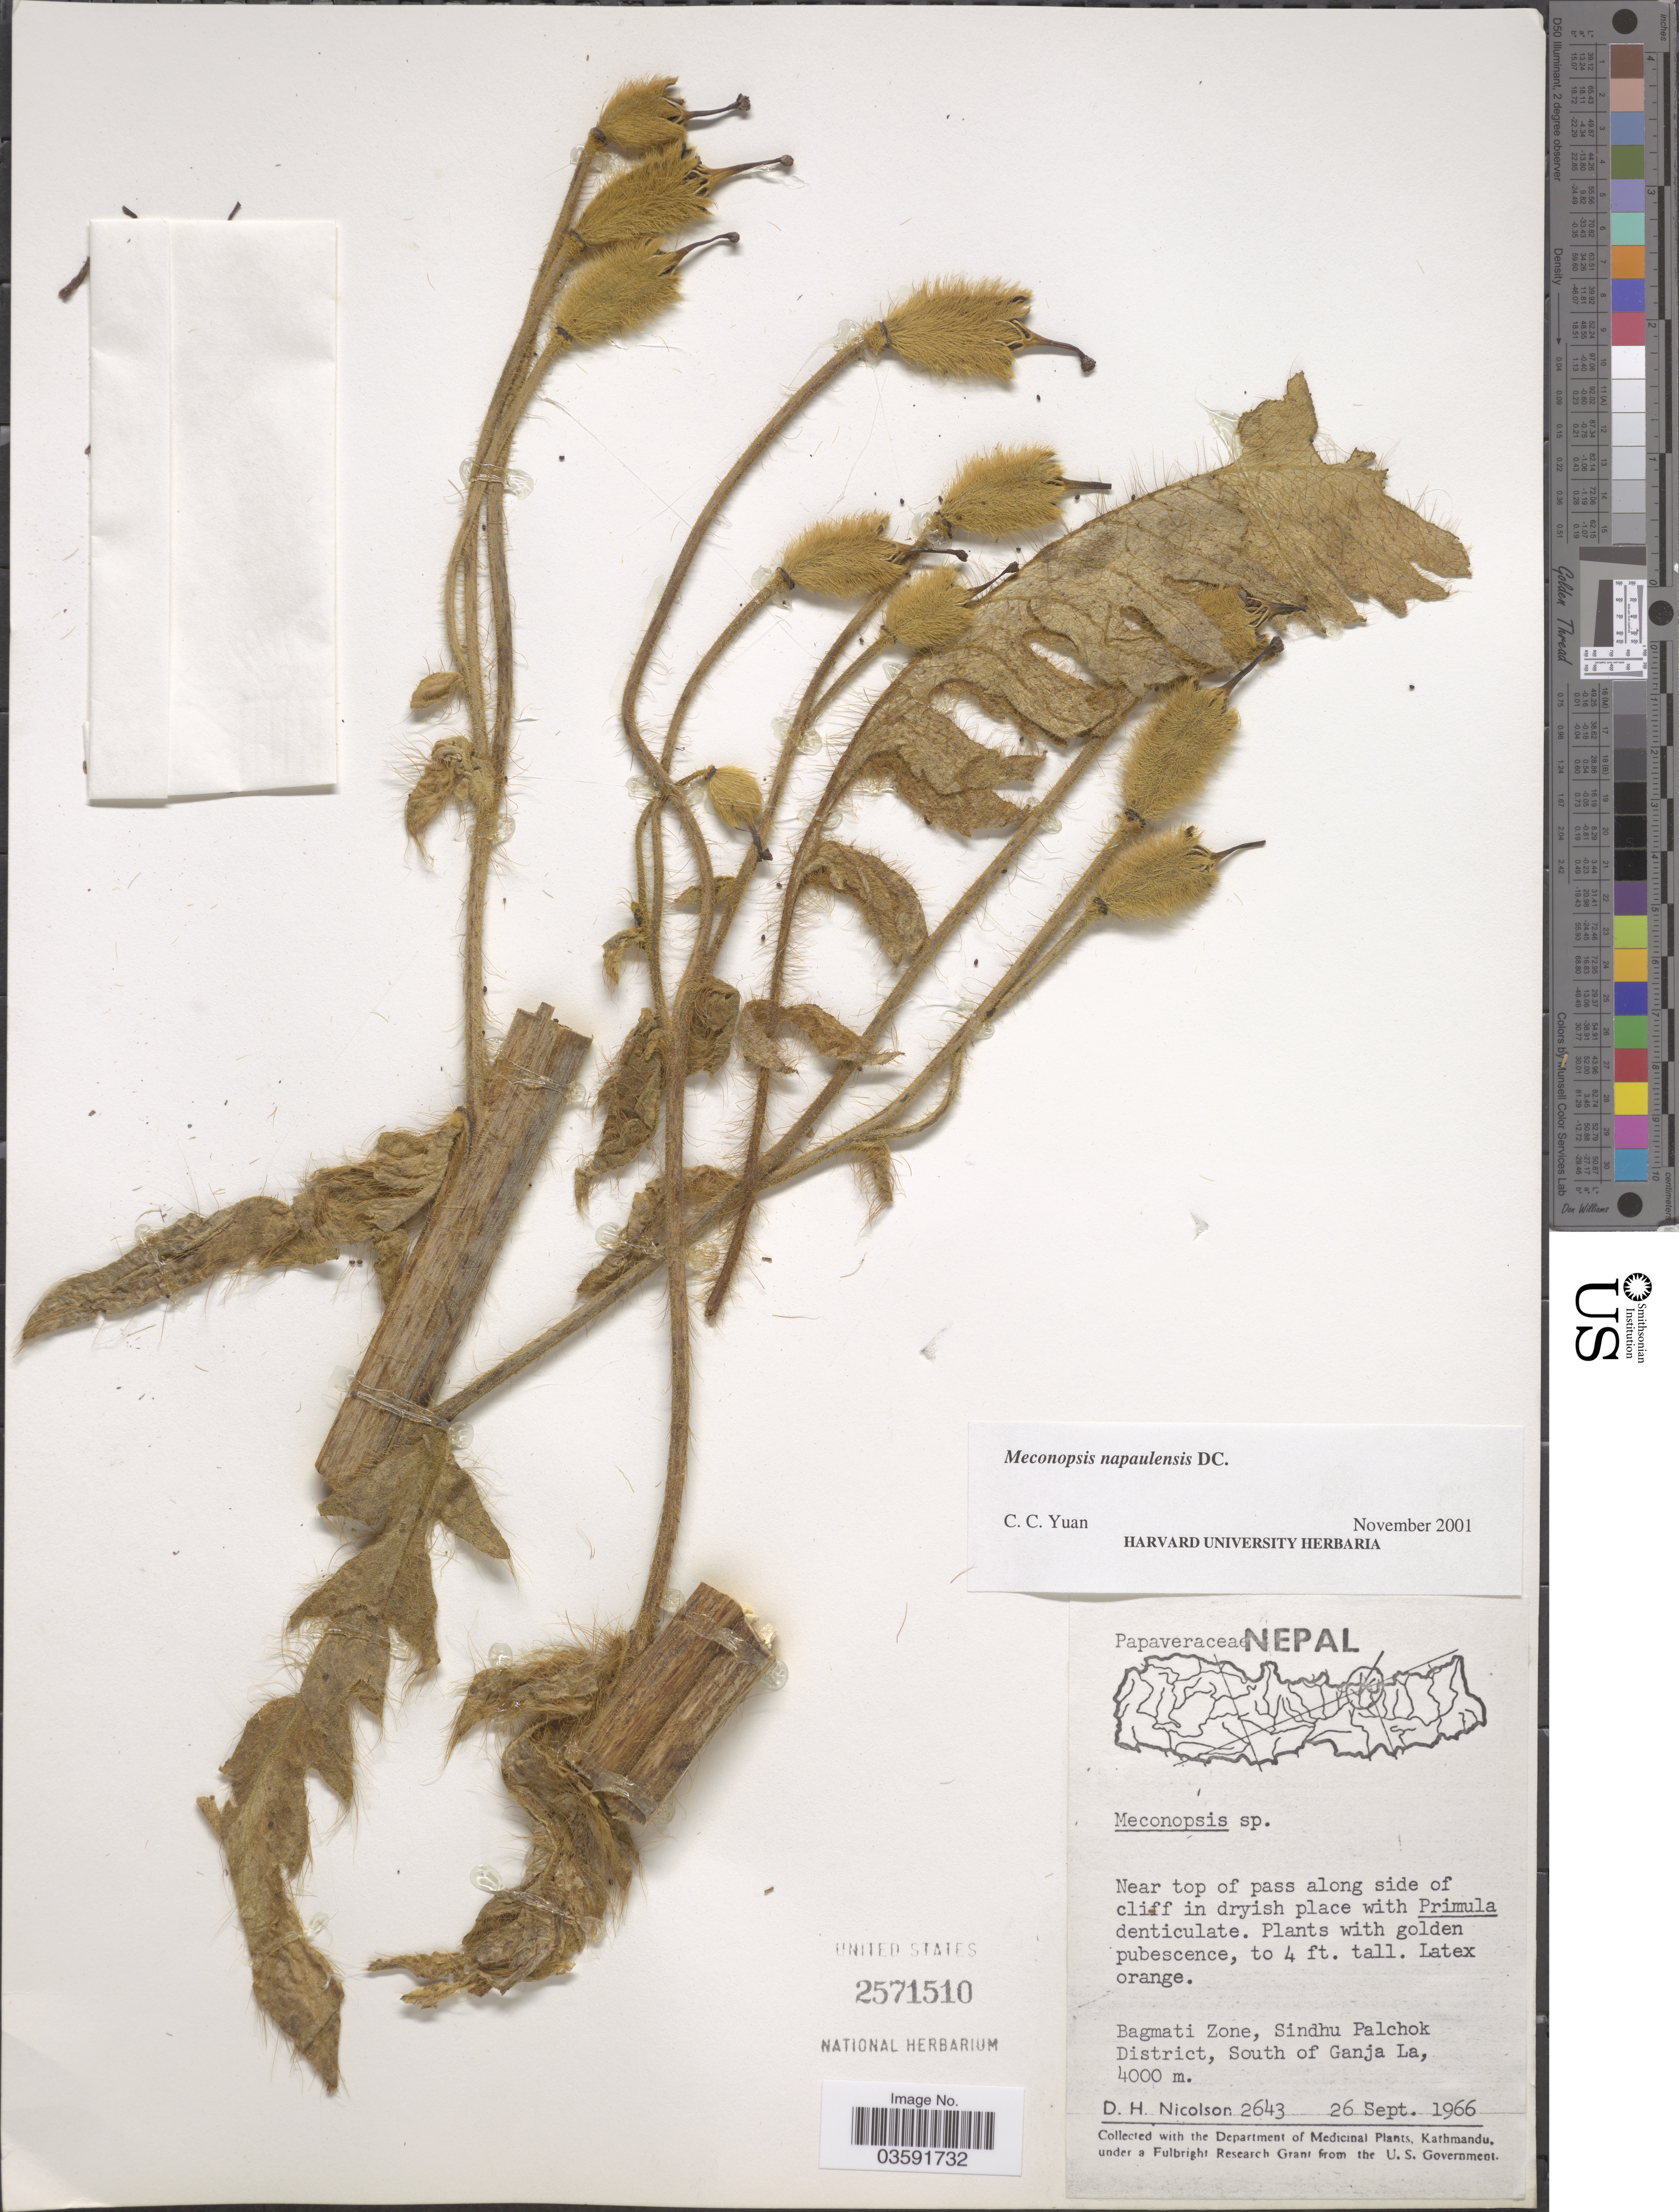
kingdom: Plantae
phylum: Tracheophyta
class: Magnoliopsida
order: Ranunculales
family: Papaveraceae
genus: Meconopsis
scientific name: Meconopsis napaulensis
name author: DC.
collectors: D. H. Nicolson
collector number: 2643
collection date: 1966-09-26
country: Nepal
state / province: Bagmati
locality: Bagmati Zone, Sindhu Palchok District, South of Ganja La.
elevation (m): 4000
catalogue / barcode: US 2571510